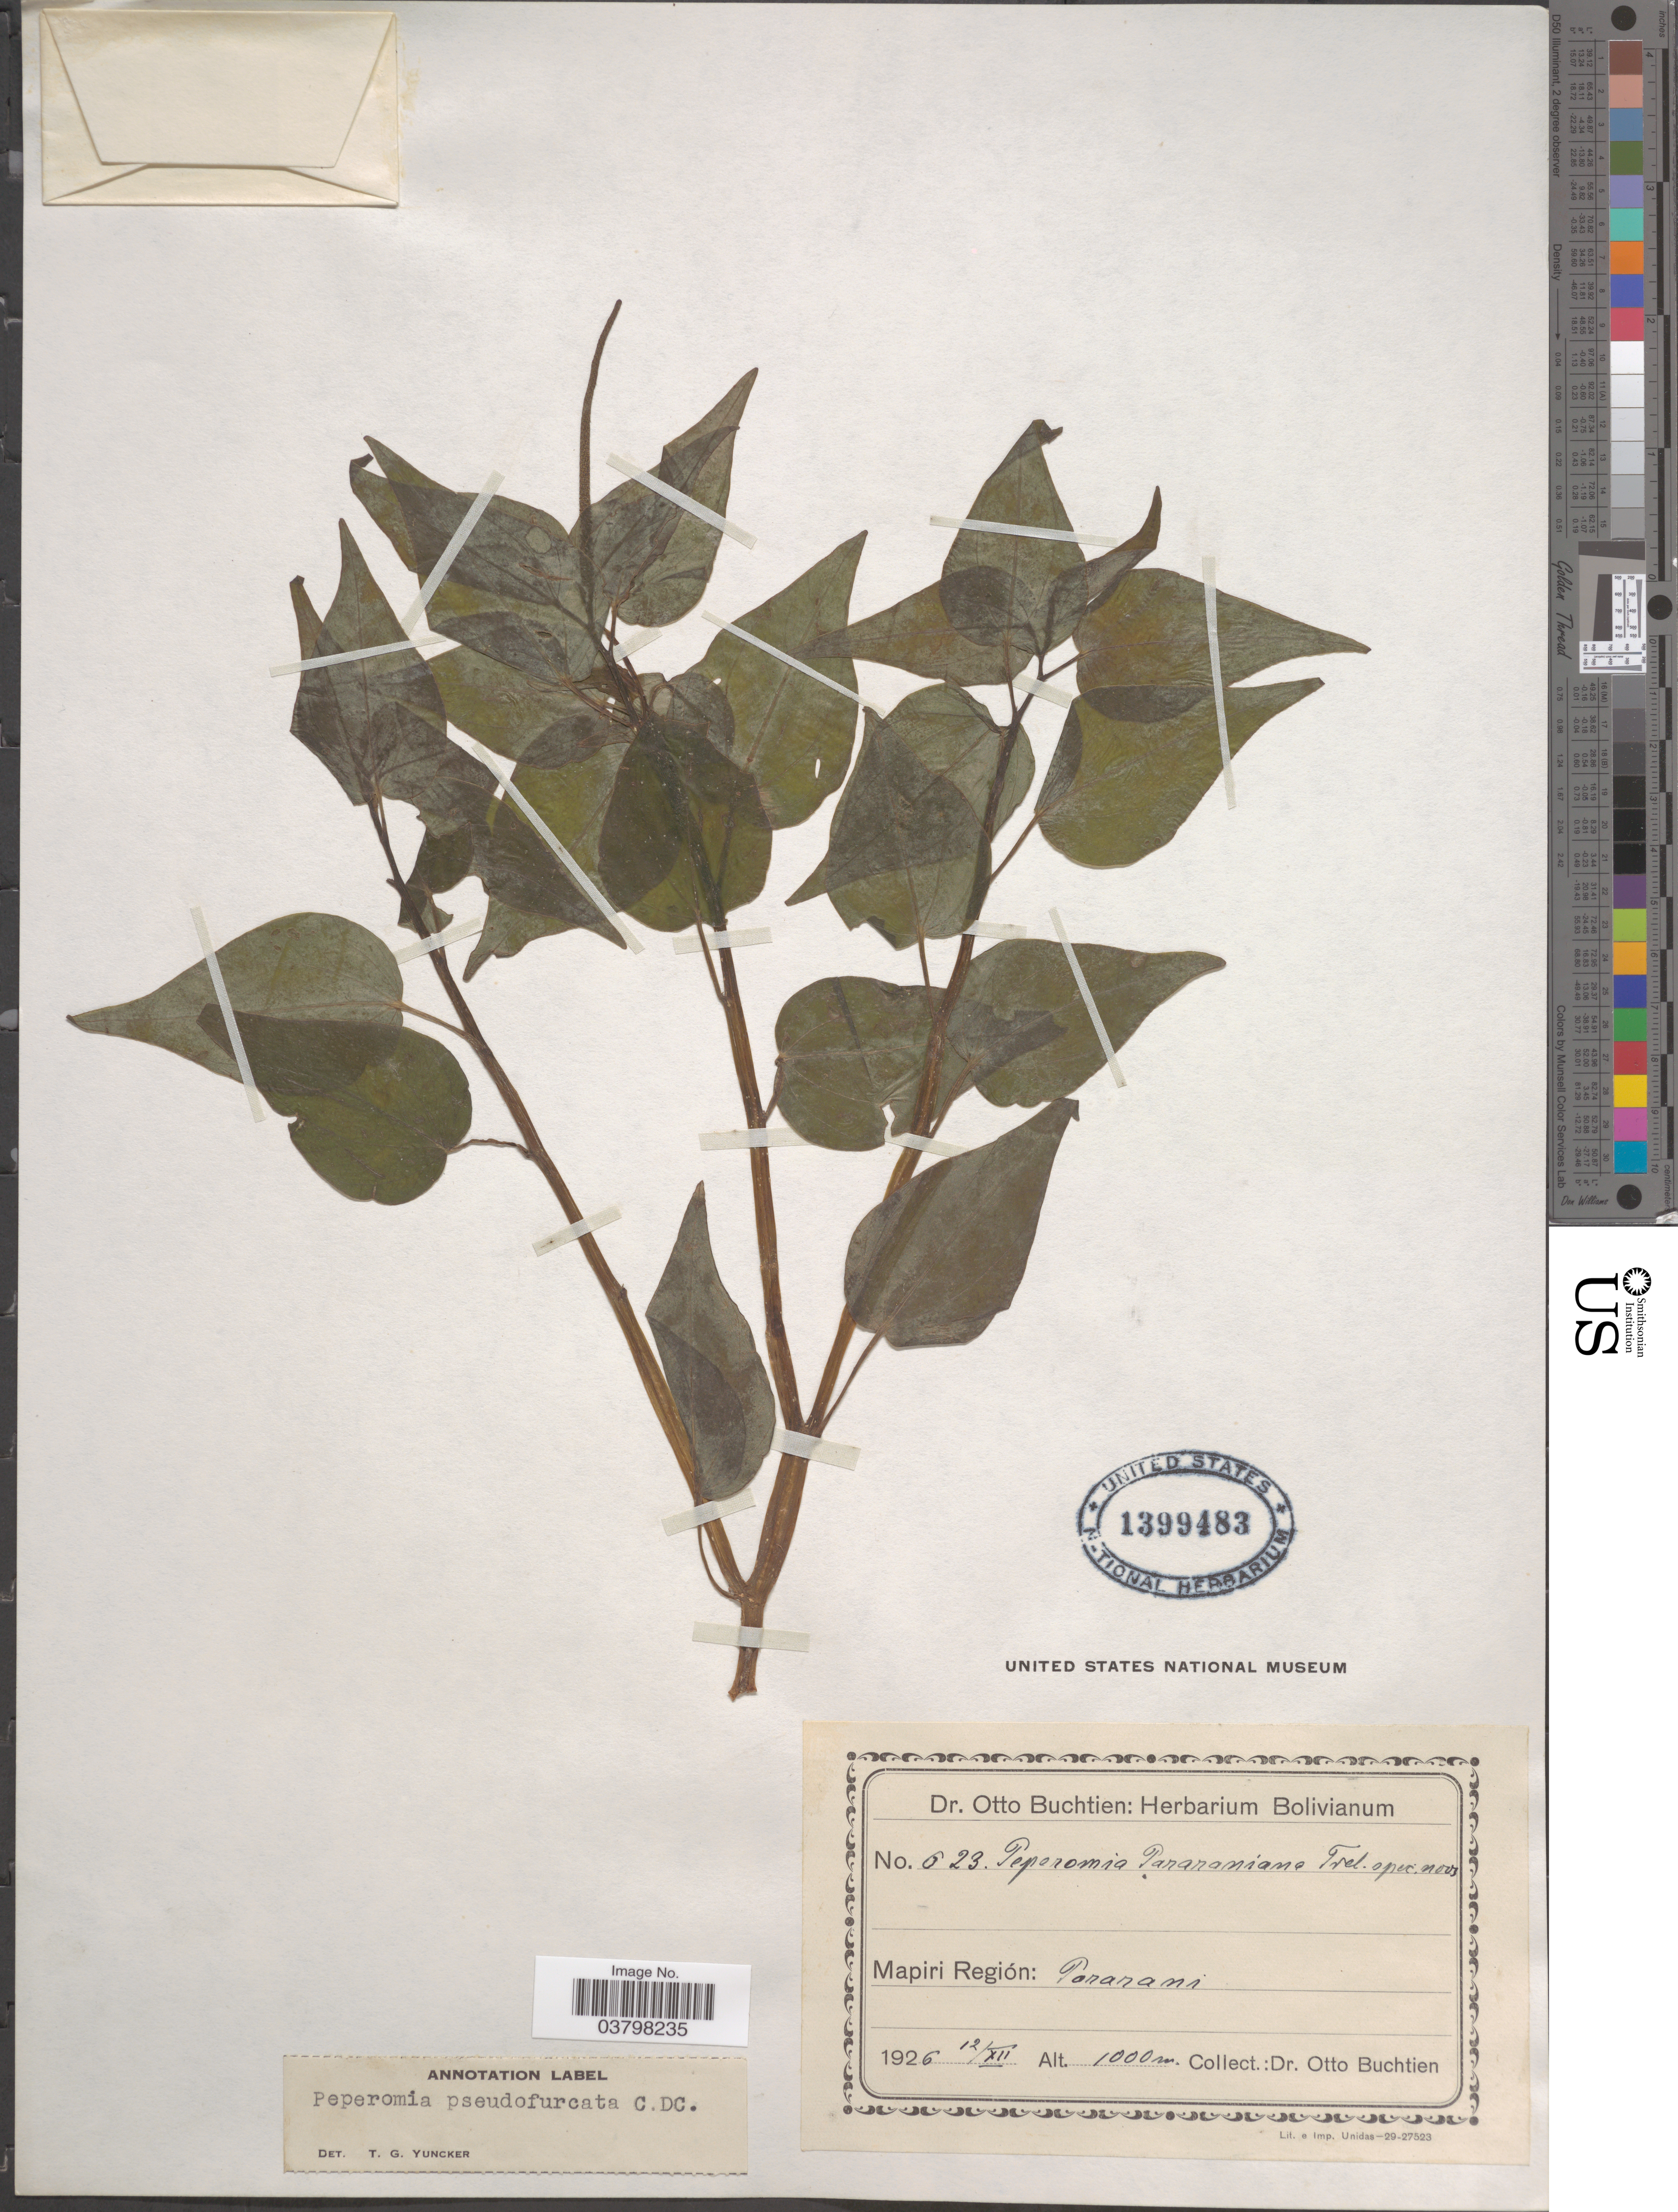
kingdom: Plantae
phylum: Tracheophyta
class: Magnoliopsida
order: Piperales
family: Piperaceae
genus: Peperomia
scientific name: Peperomia pseudofurcata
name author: C. DC.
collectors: O. Buchtien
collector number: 623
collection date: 1926-12-12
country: Bolivia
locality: Mapiri Región: Pararani.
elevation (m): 1000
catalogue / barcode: US 1399483